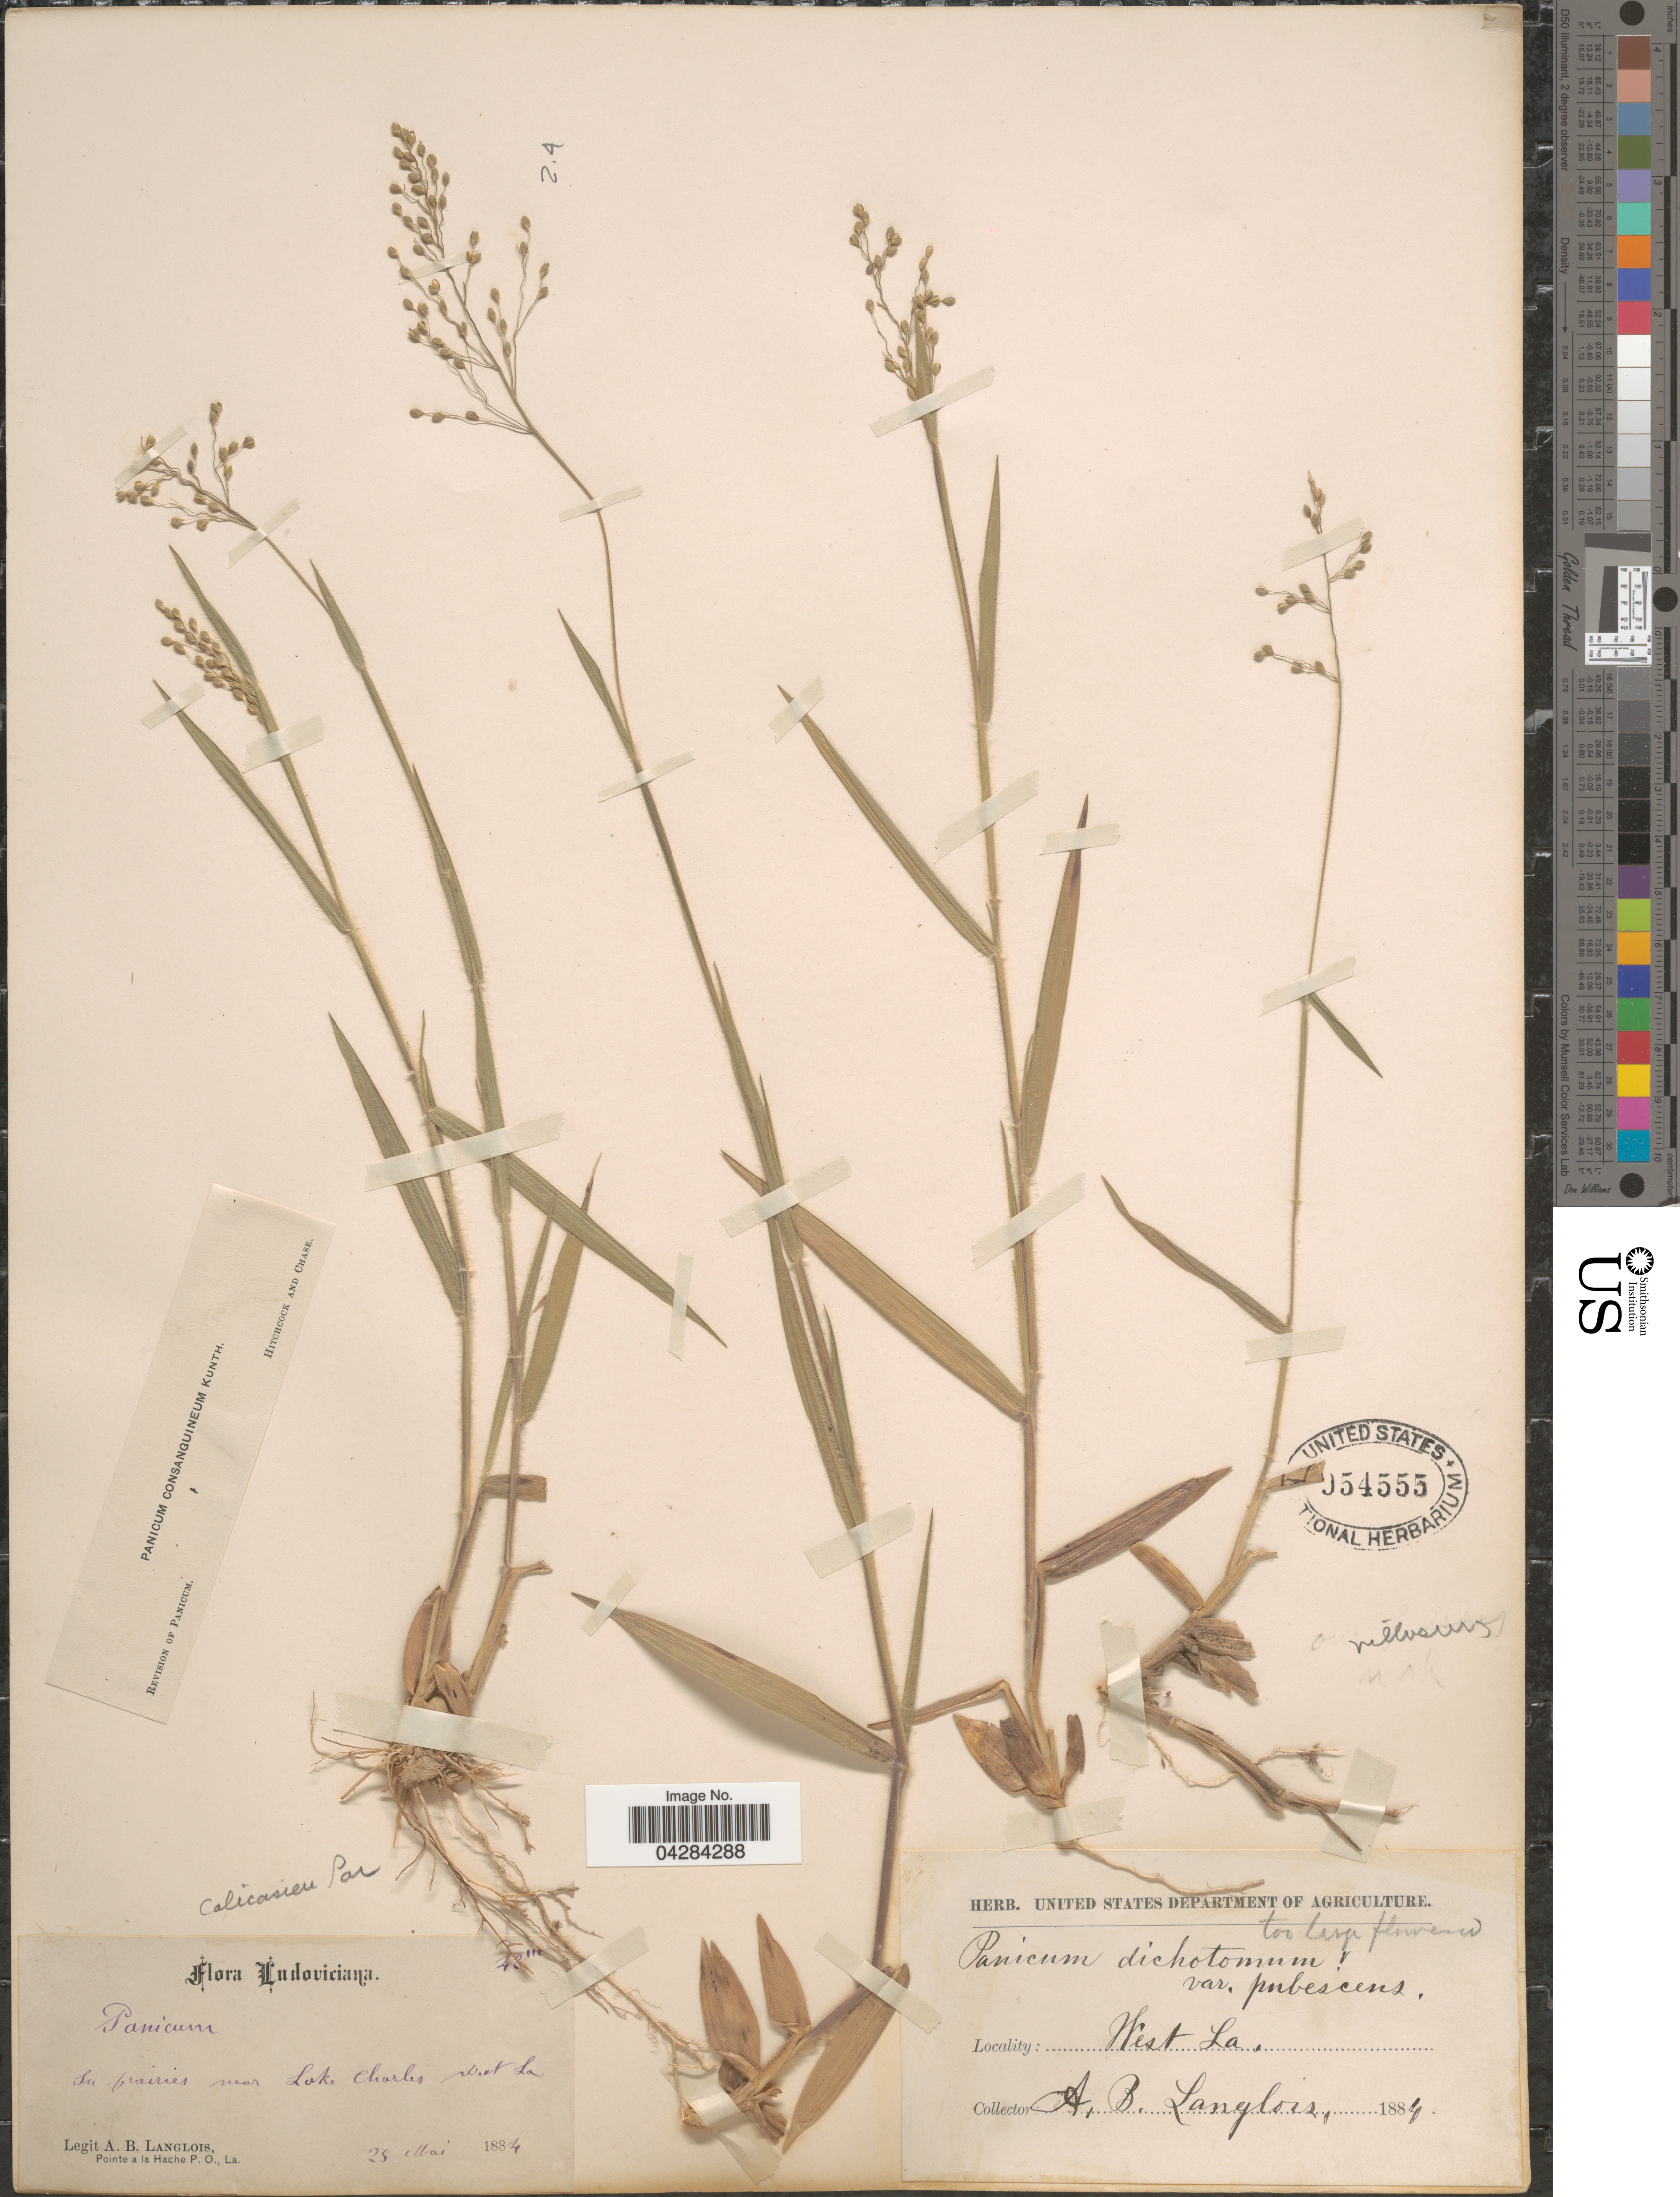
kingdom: Plantae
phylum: Tracheophyta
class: Liliopsida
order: Poales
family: Poaceae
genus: Dichanthelium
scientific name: Dichanthelium ovale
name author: (Elliott) Gould & C.A. Clark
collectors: A. Langlois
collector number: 42111*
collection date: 1884-05-25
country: United States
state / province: Louisiana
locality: Ludoviciana. In prairies near Lake Charles, West La.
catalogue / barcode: US 954555